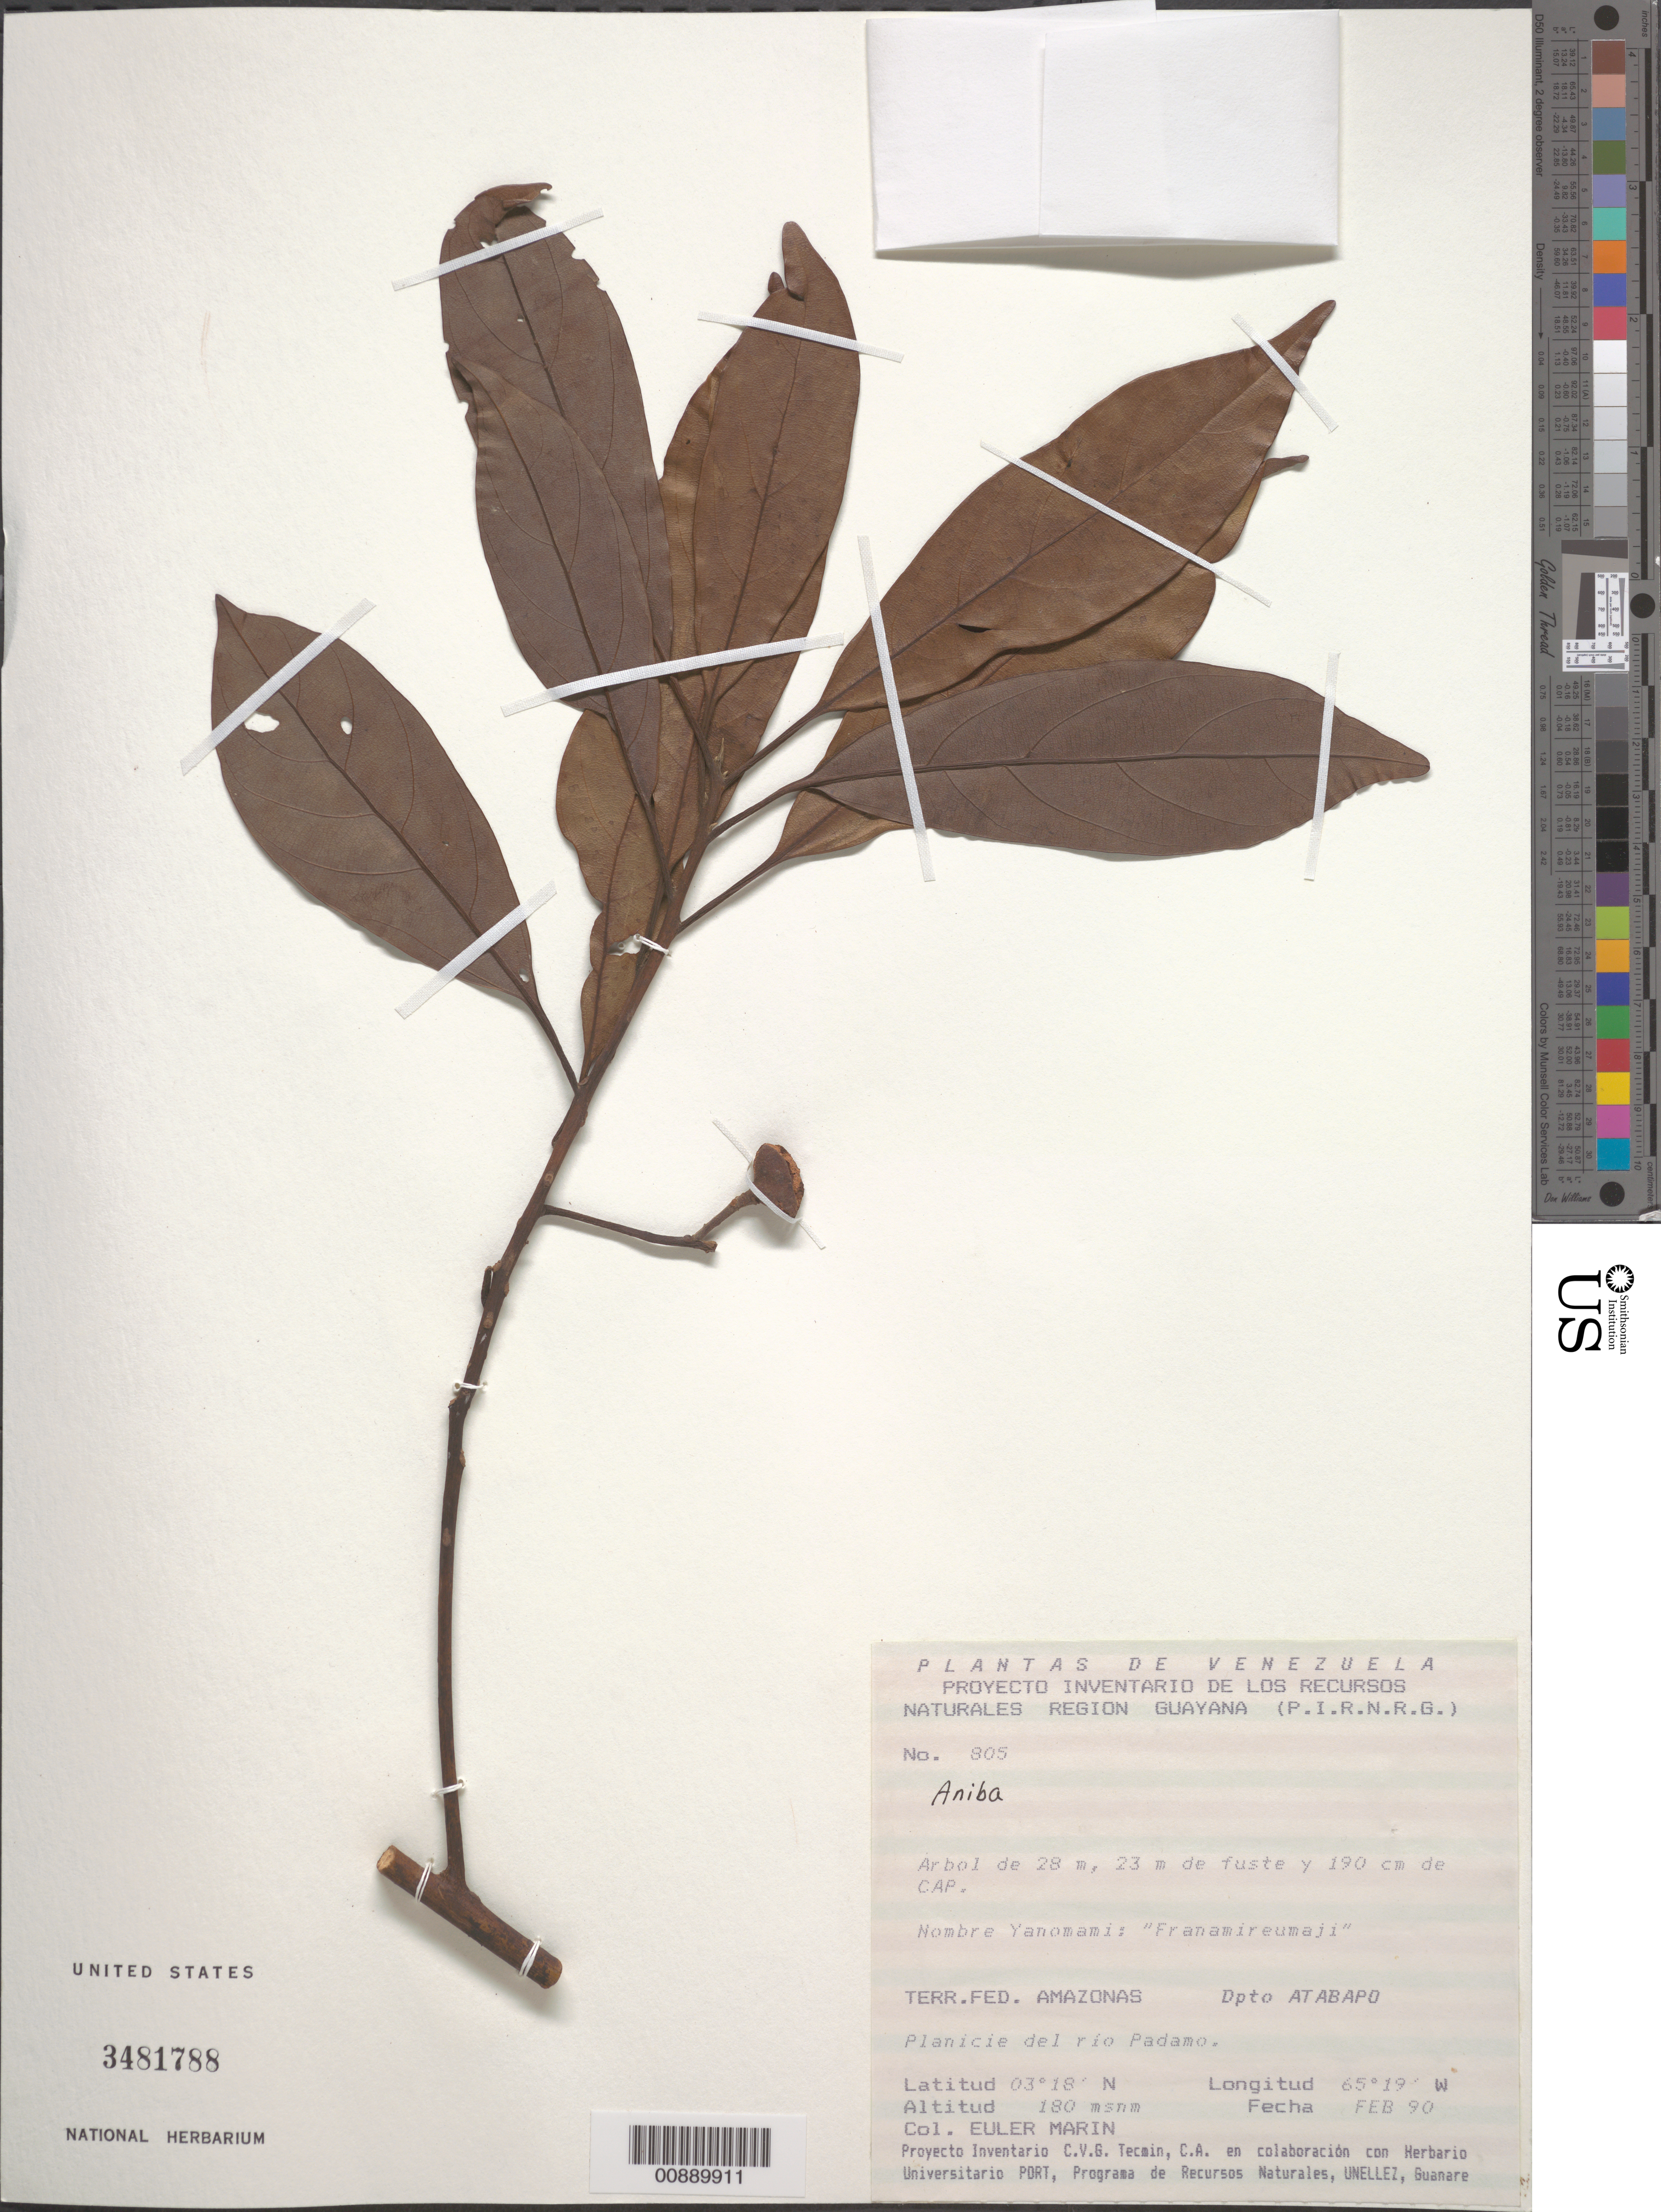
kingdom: Plantae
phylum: Tracheophyta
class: Magnoliopsida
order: Laurales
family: Lauraceae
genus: Aniba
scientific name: Aniba sp.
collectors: E. Marin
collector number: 805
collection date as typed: Feb-90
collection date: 1990-02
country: Venezuela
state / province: Amazonas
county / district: Atabapo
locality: Río Padamo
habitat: Planicie del río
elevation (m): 180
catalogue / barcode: US 3481788